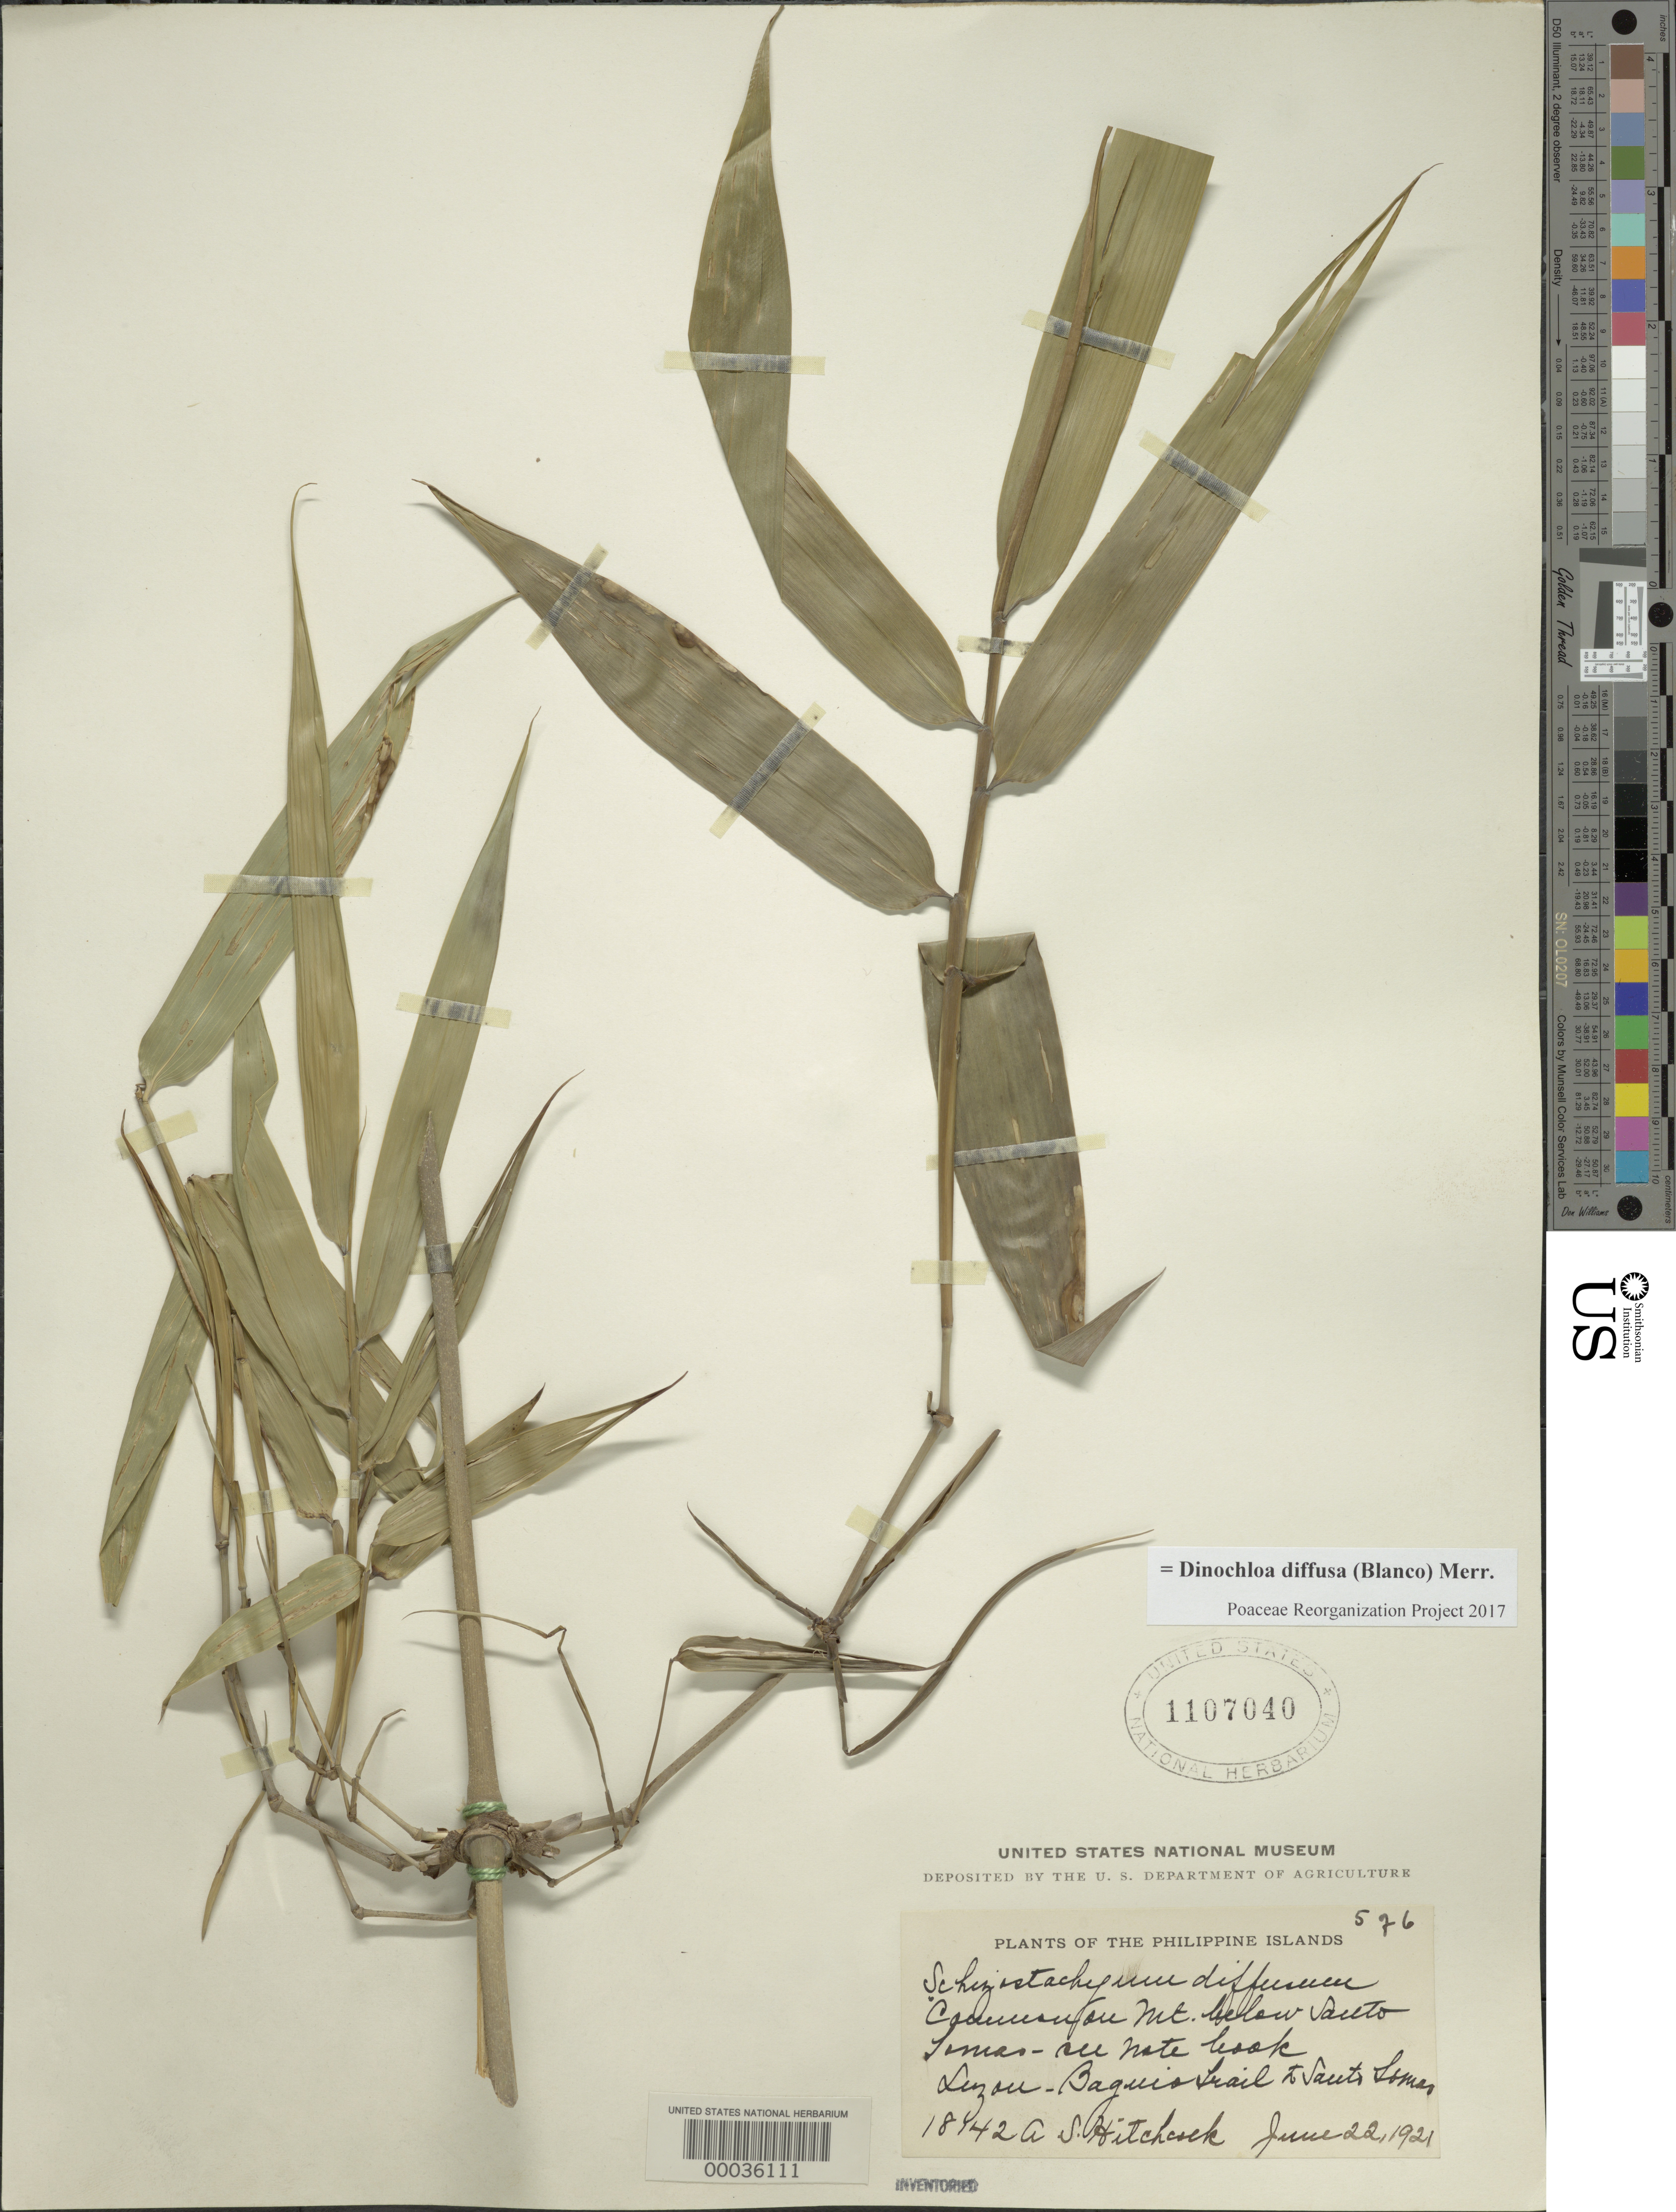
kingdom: Plantae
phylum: Tracheophyta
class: Liliopsida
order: Poales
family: Poaceae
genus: Dinochloa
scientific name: Dinochloa diffusa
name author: (Blanco) Merr.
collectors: A. S. Hitchcock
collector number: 18142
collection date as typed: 22 Jun 1921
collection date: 1921-06-22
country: Philippines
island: Luzon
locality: Santo lomas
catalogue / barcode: US 1107040